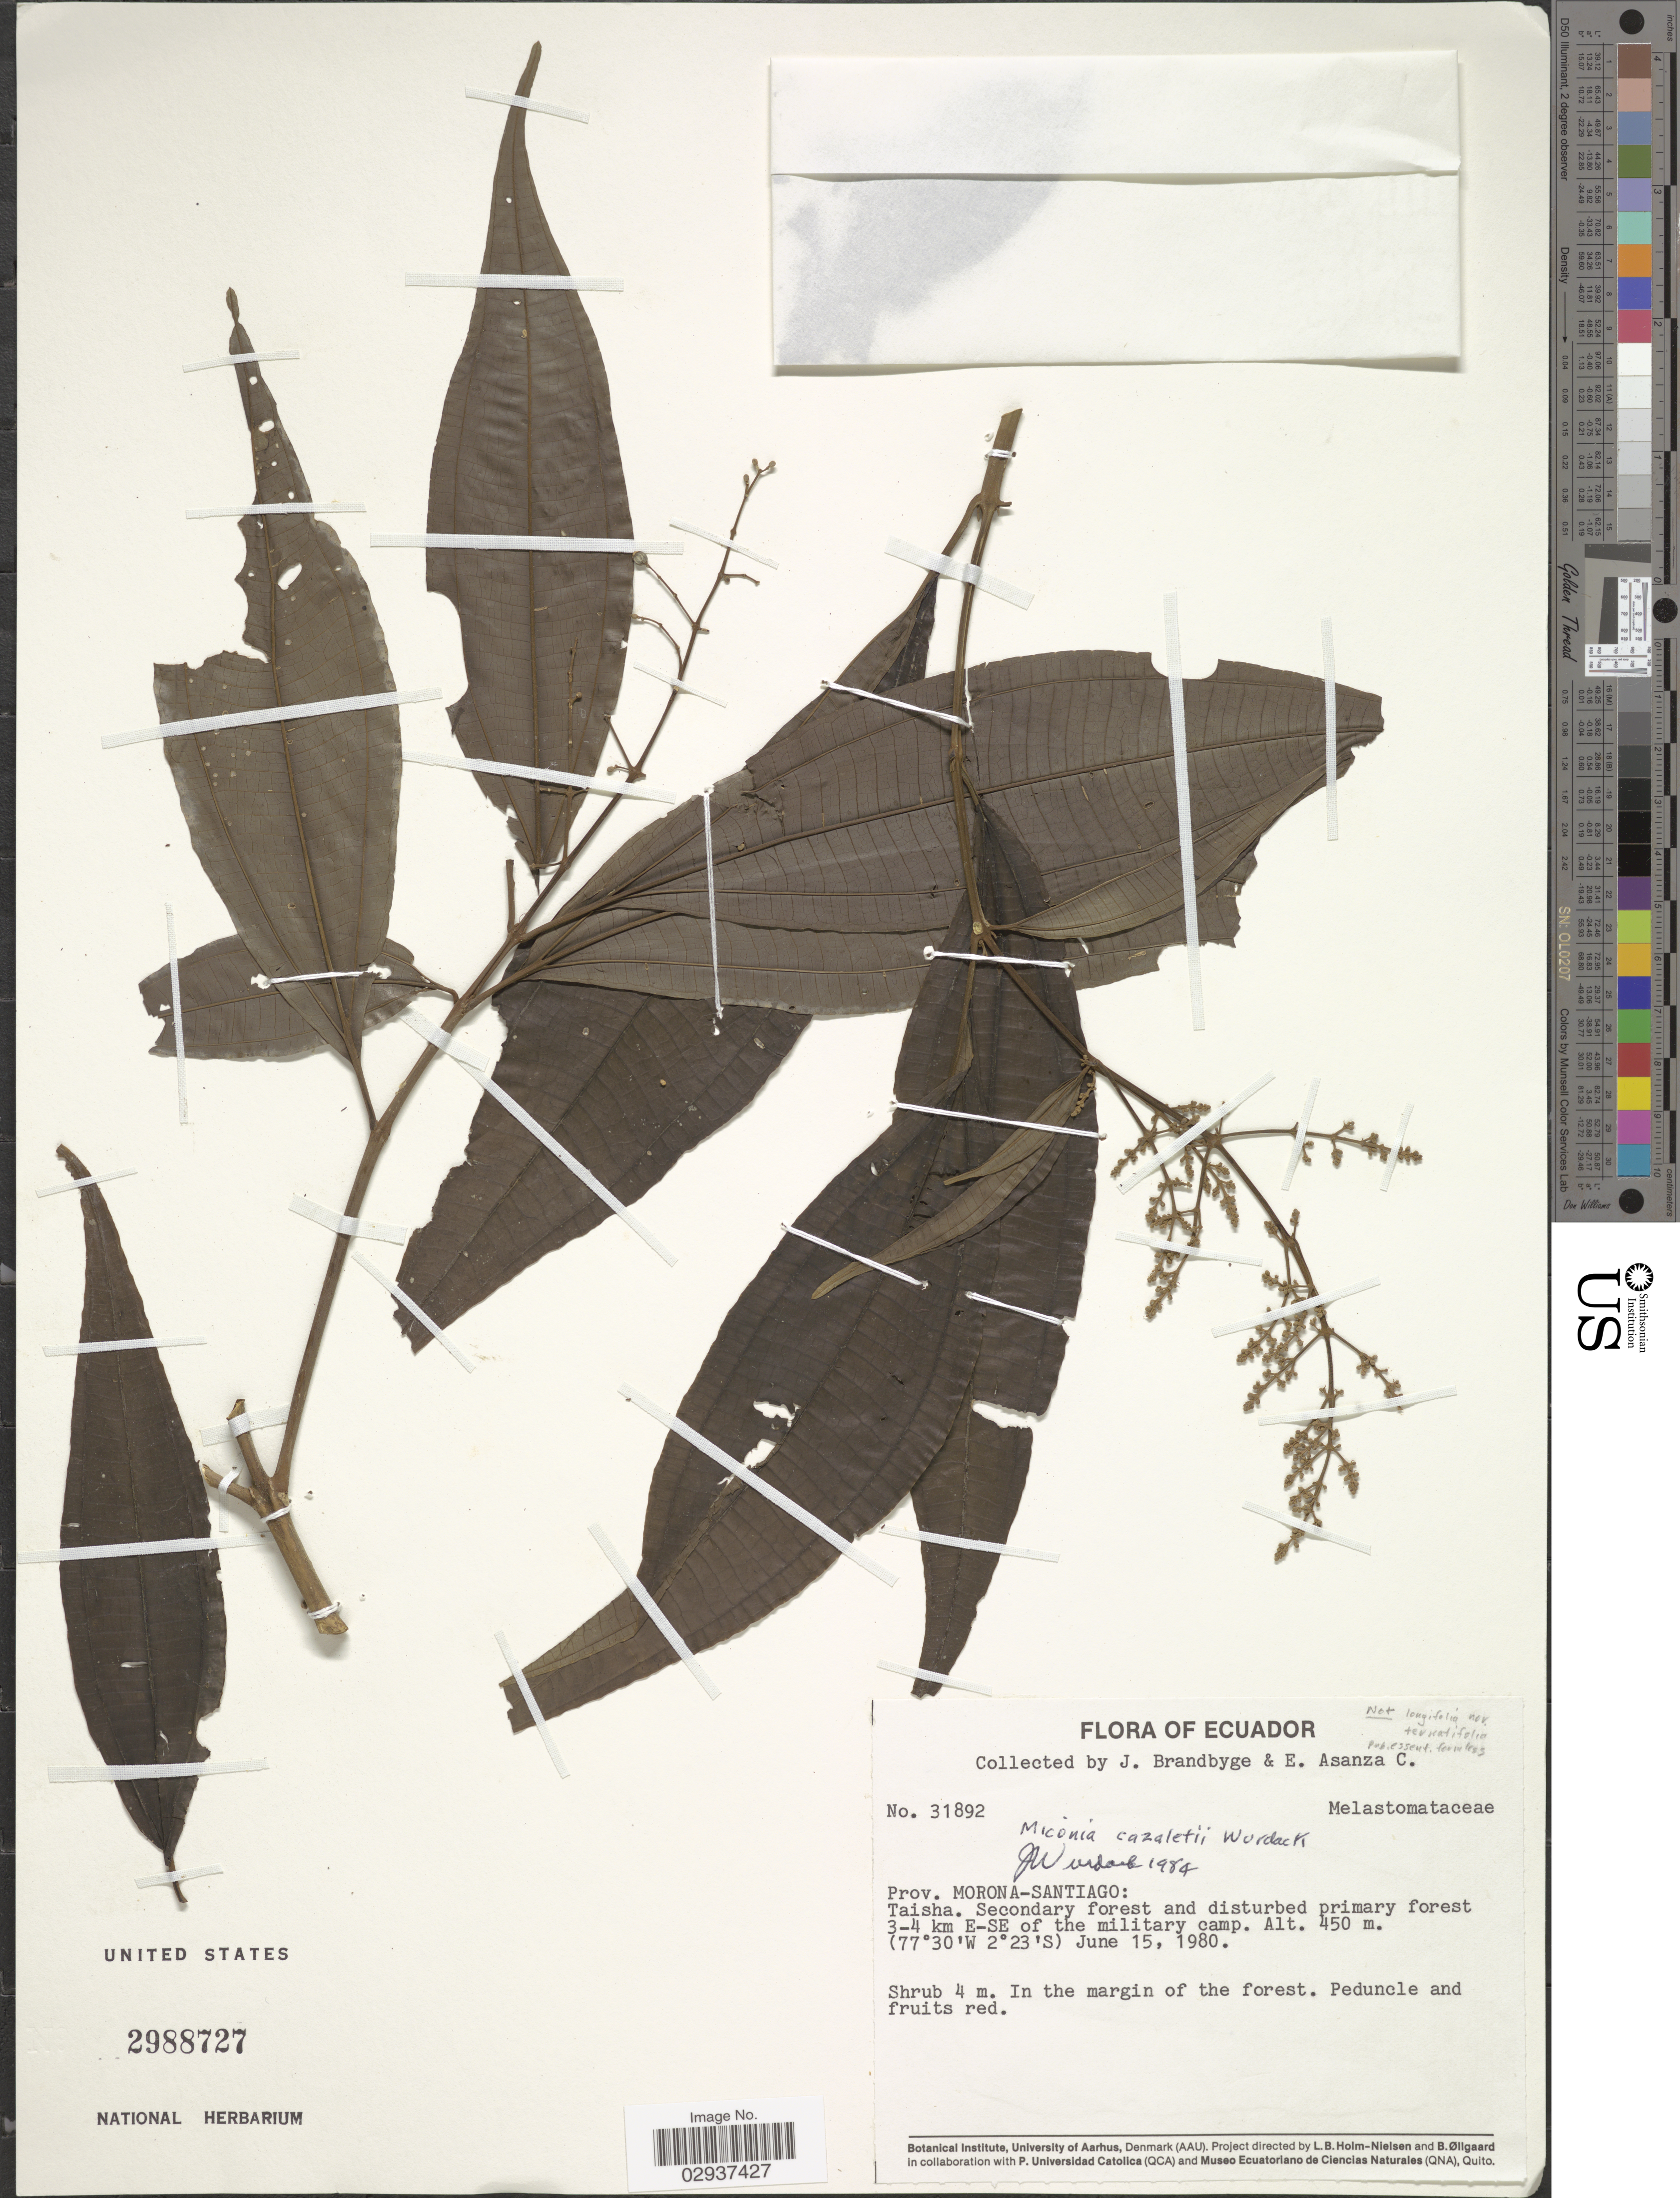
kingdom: Plantae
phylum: Tracheophyta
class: Magnoliopsida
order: Myrtales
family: Melastomataceae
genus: Miconia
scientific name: Miconia cazaletii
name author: Wurdack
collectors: J. Brandbyge & E. Asanza C.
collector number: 31892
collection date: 1980-06-15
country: Ecuador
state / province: Morona-Santiago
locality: Taisha. Secondary forest and disturbed primary forest 3-4 km E-SE of the military camp.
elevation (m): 450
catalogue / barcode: US 2988727